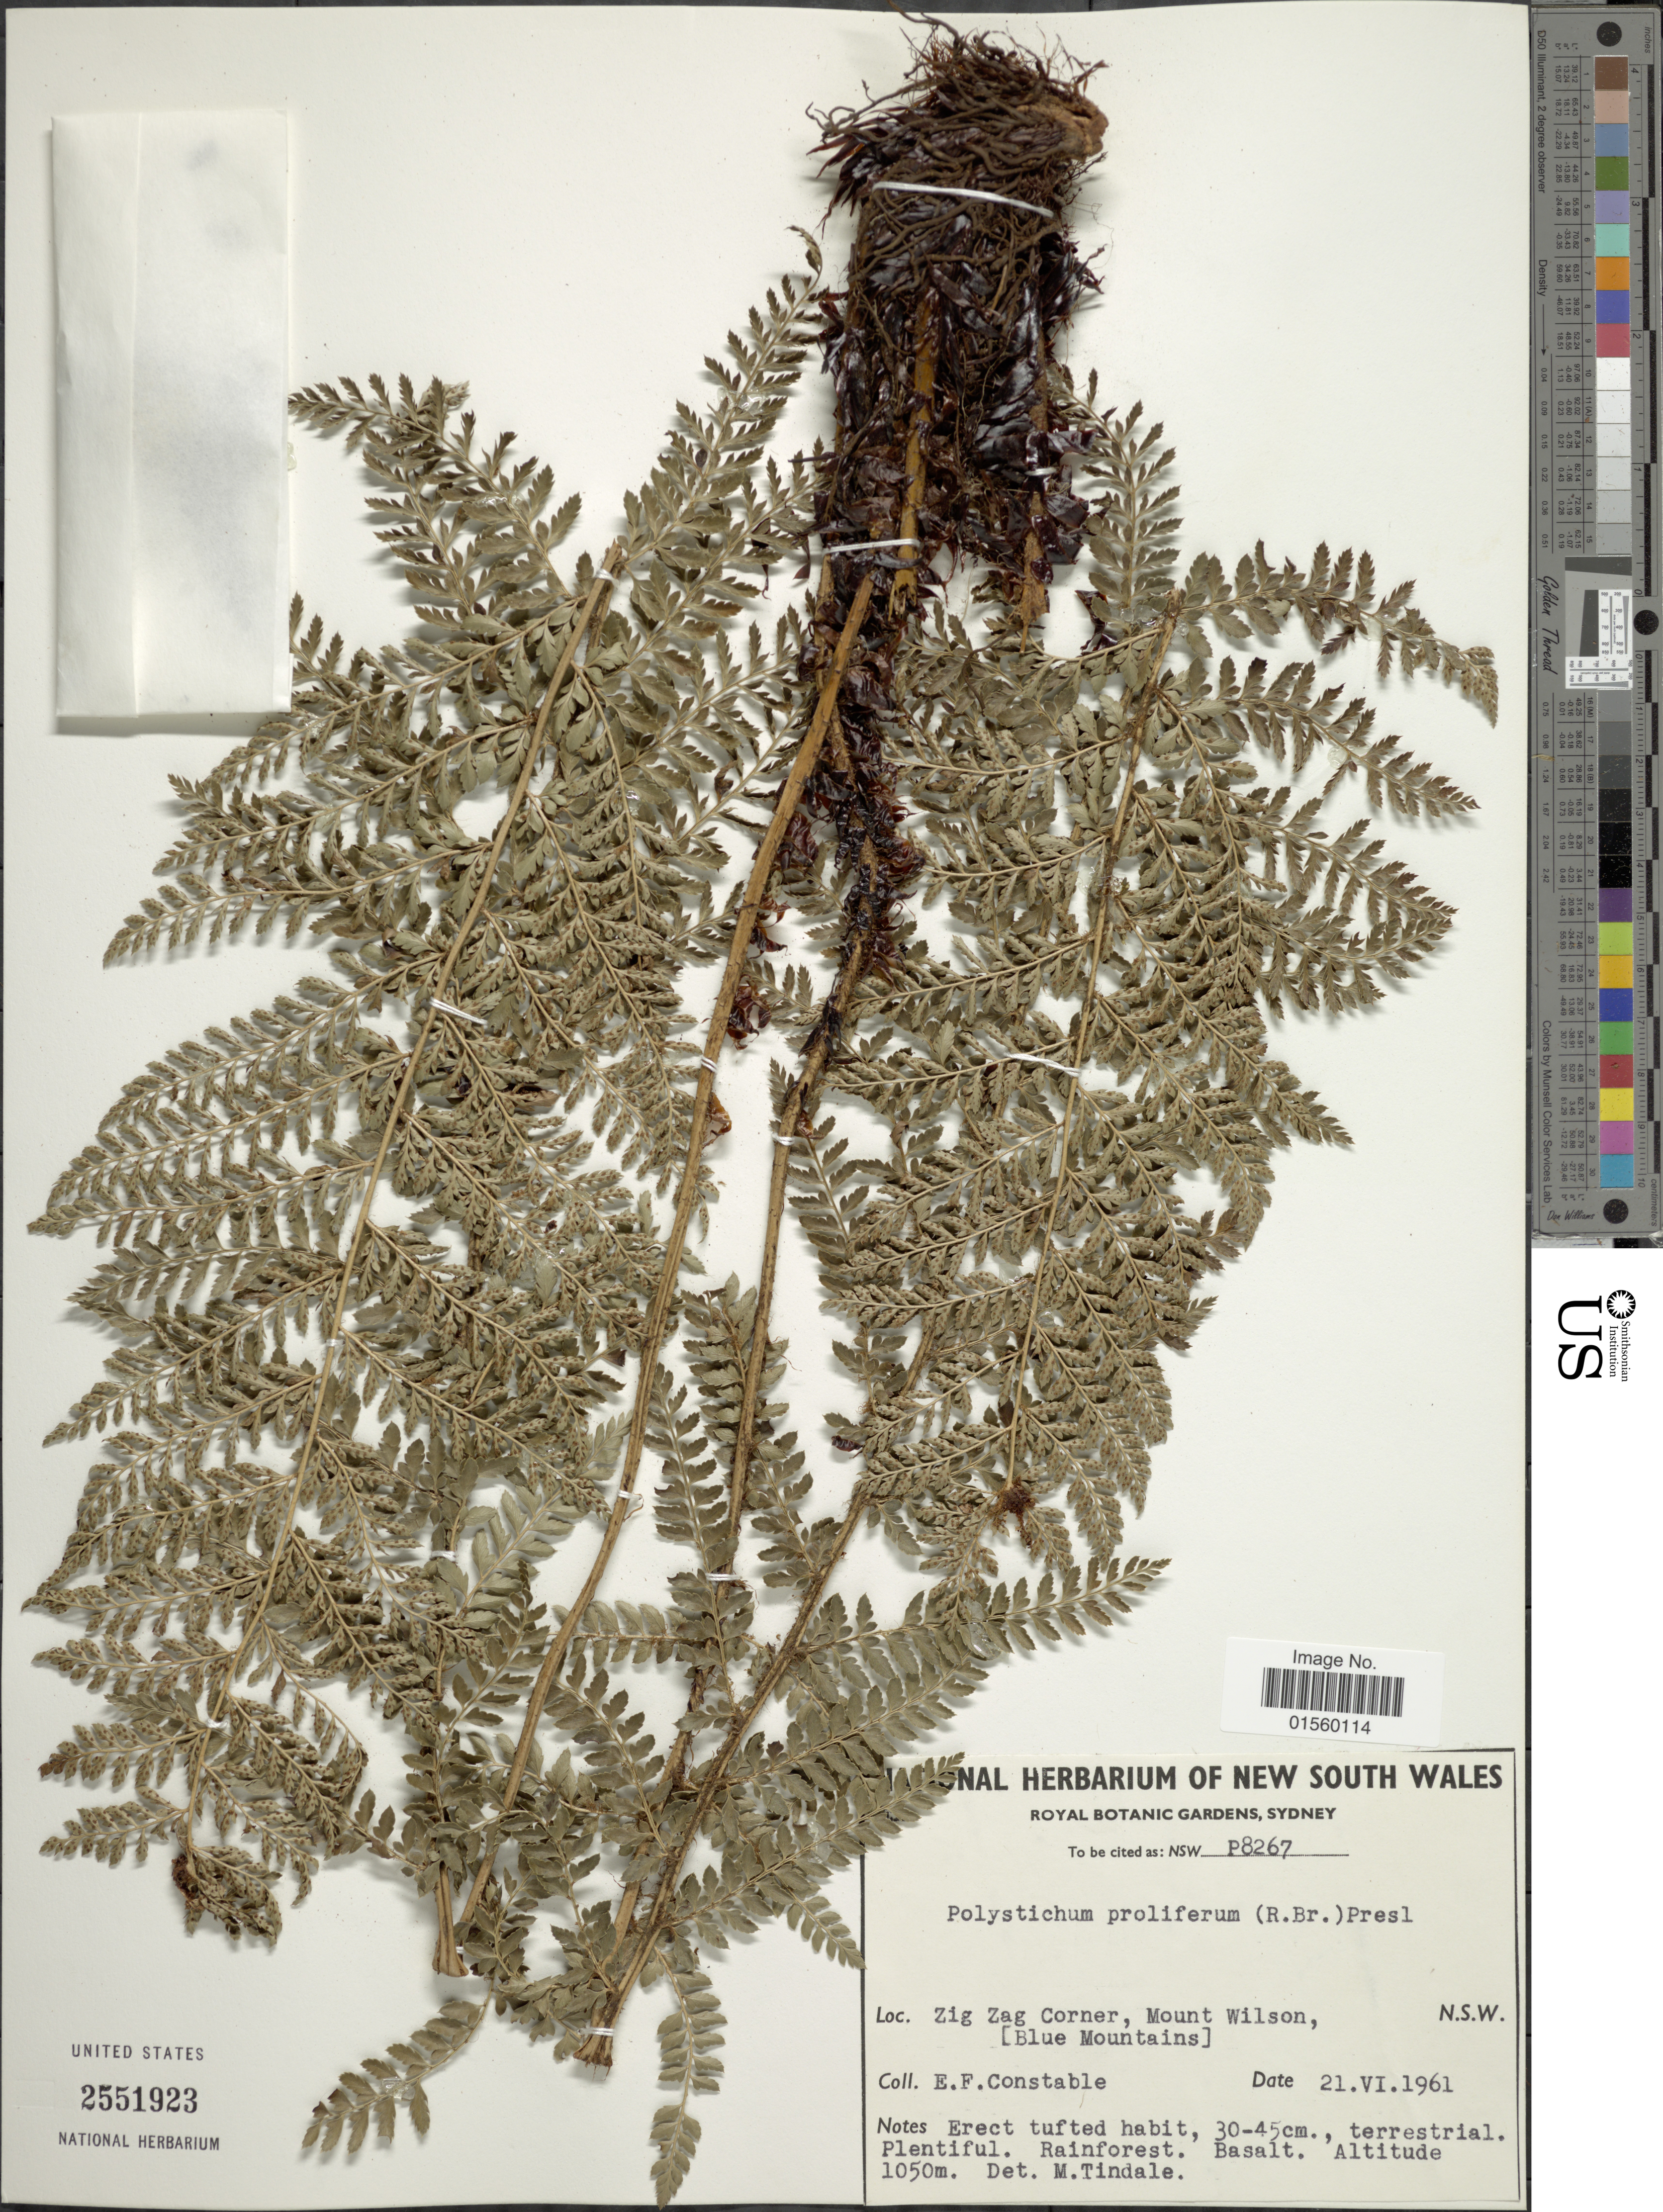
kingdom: Plantae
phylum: Tracheophyta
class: Polypodiopsida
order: Polypodiales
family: Dryopteridaceae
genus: Polystichum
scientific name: Polystichum proliferum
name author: (R. Br.) C. Presl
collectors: E. F. Constable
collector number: p8267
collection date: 1961-06-21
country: Australia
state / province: New South Wales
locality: Zig Zag Corner, Mount Wilson [Blue Moutains]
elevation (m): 1050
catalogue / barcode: US 2551923